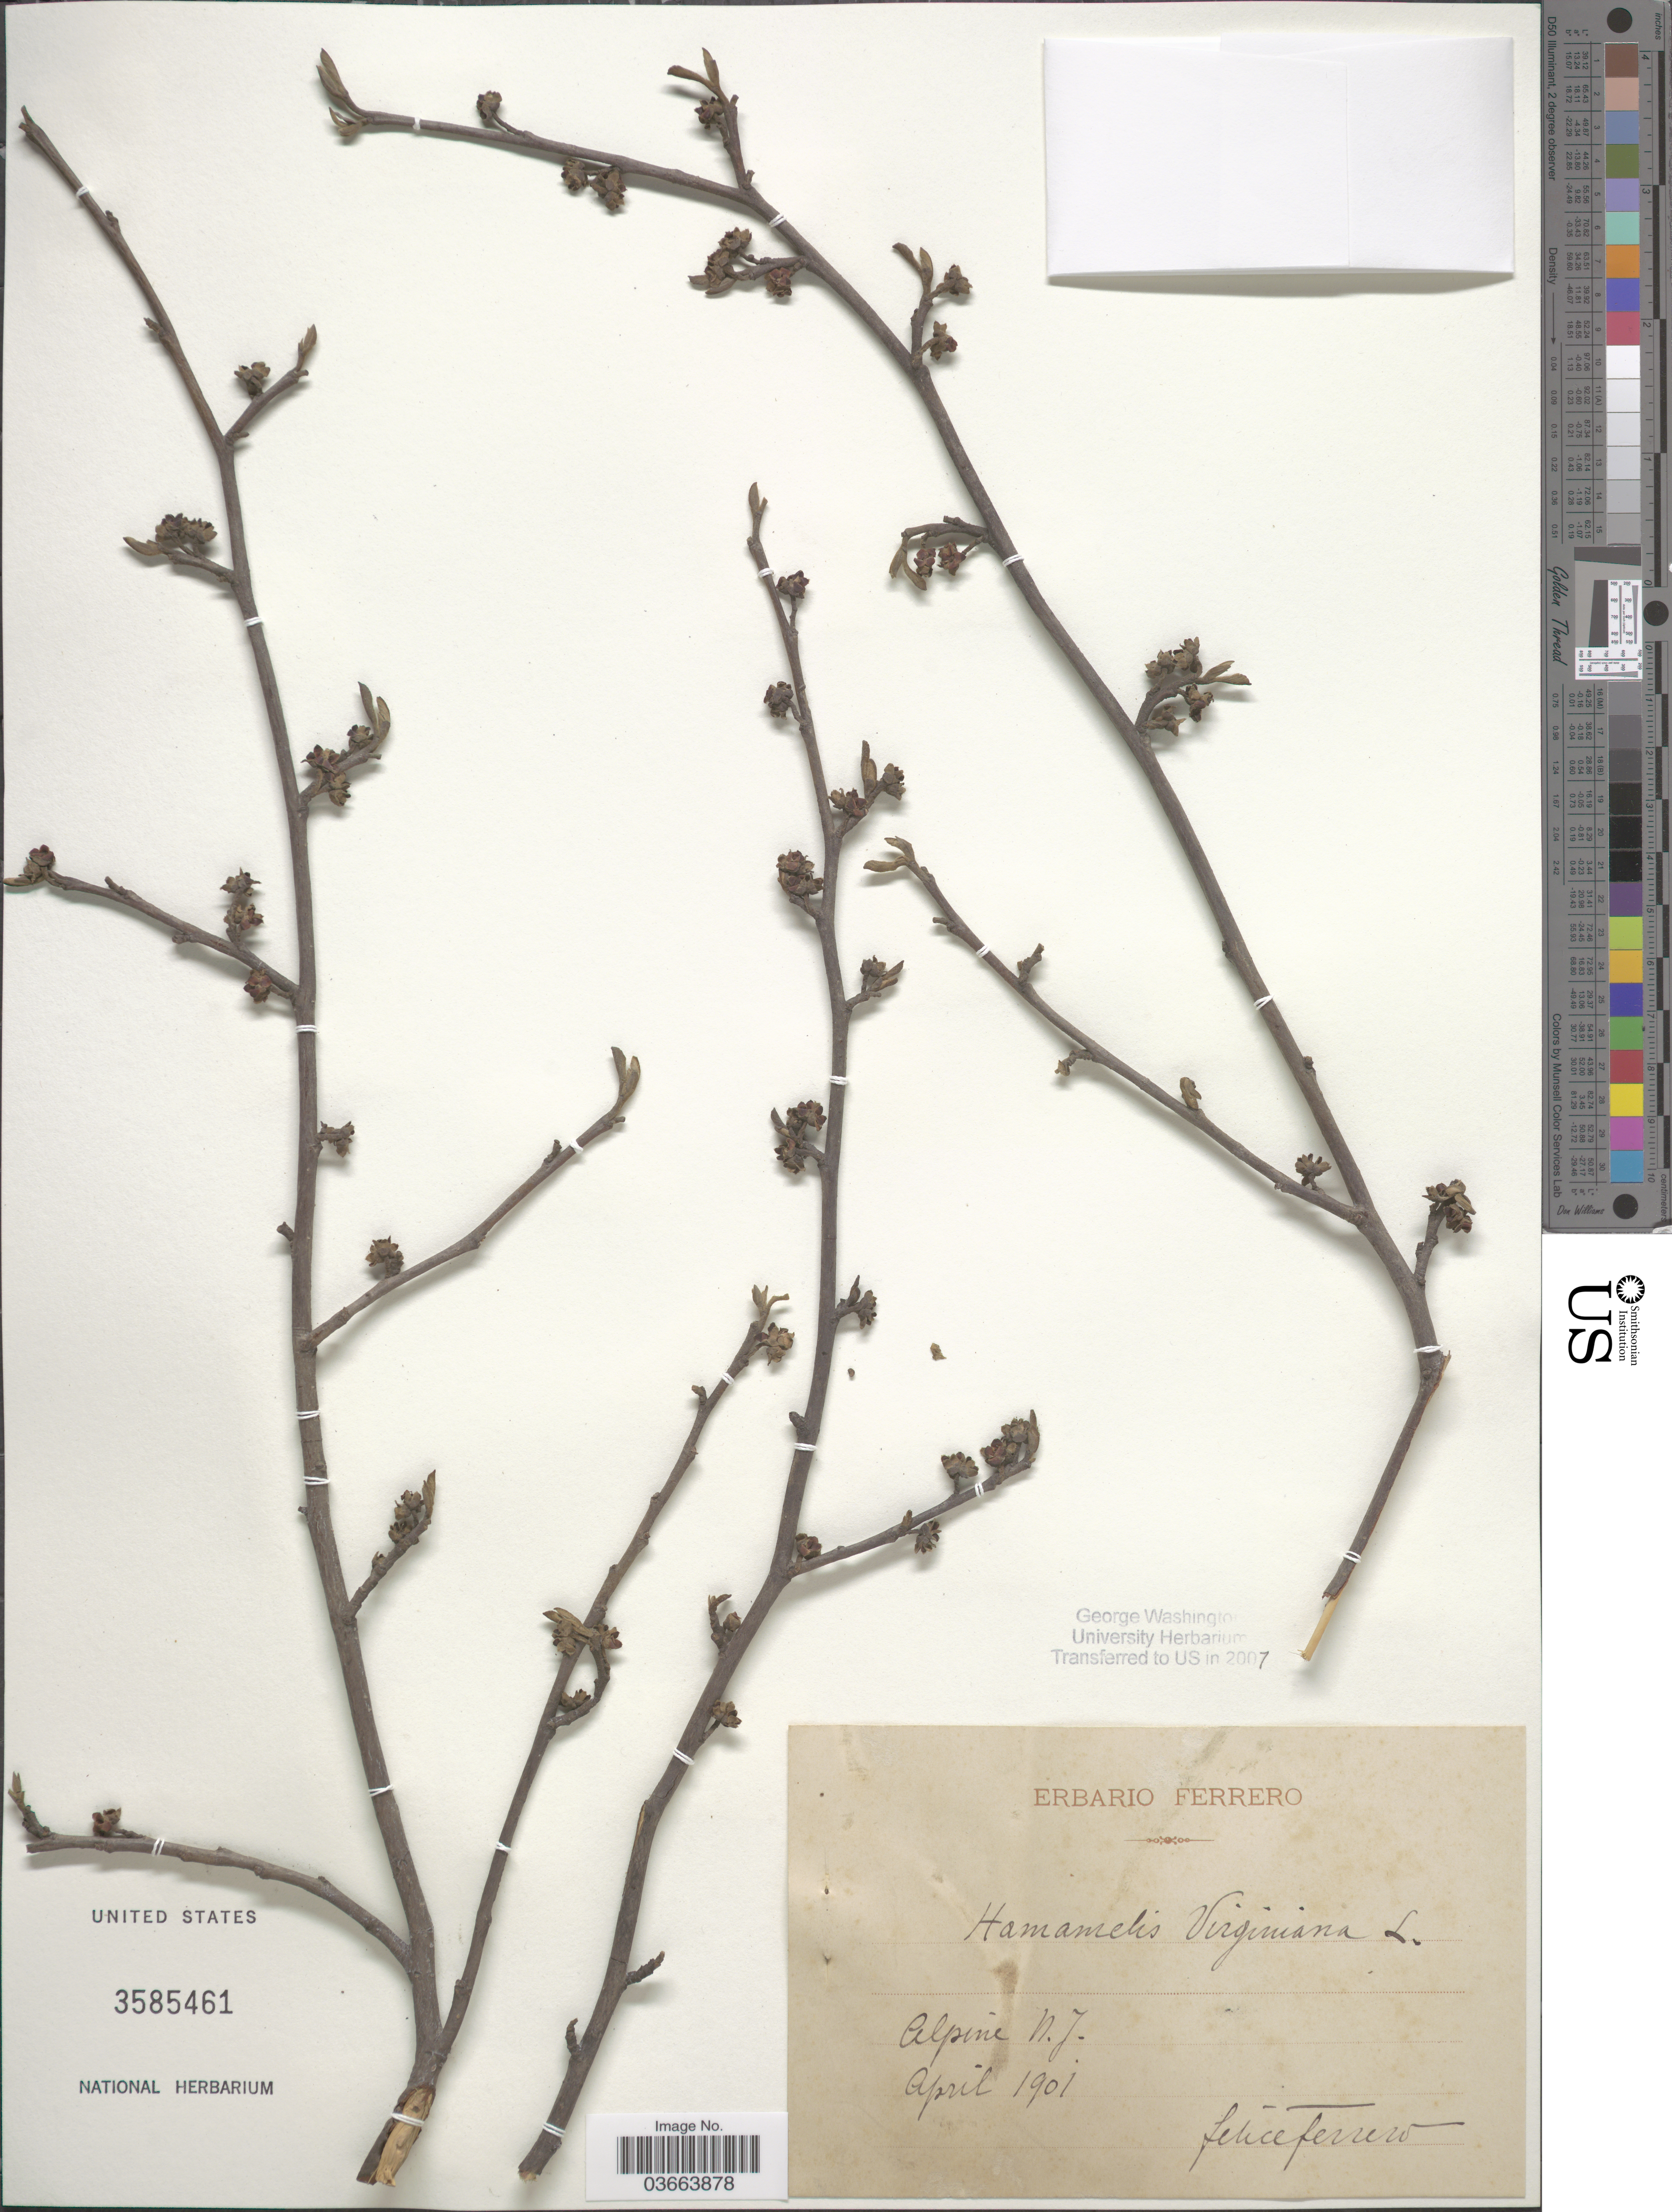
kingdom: Plantae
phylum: Tracheophyta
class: Magnoliopsida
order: Saxifragales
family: Hamamelidaceae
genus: Hamamelis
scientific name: Hamamelis virginiana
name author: L.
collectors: F. Ferrero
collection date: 1901-04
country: United States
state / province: New Jersey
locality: Alpine.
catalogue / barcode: US 3585461